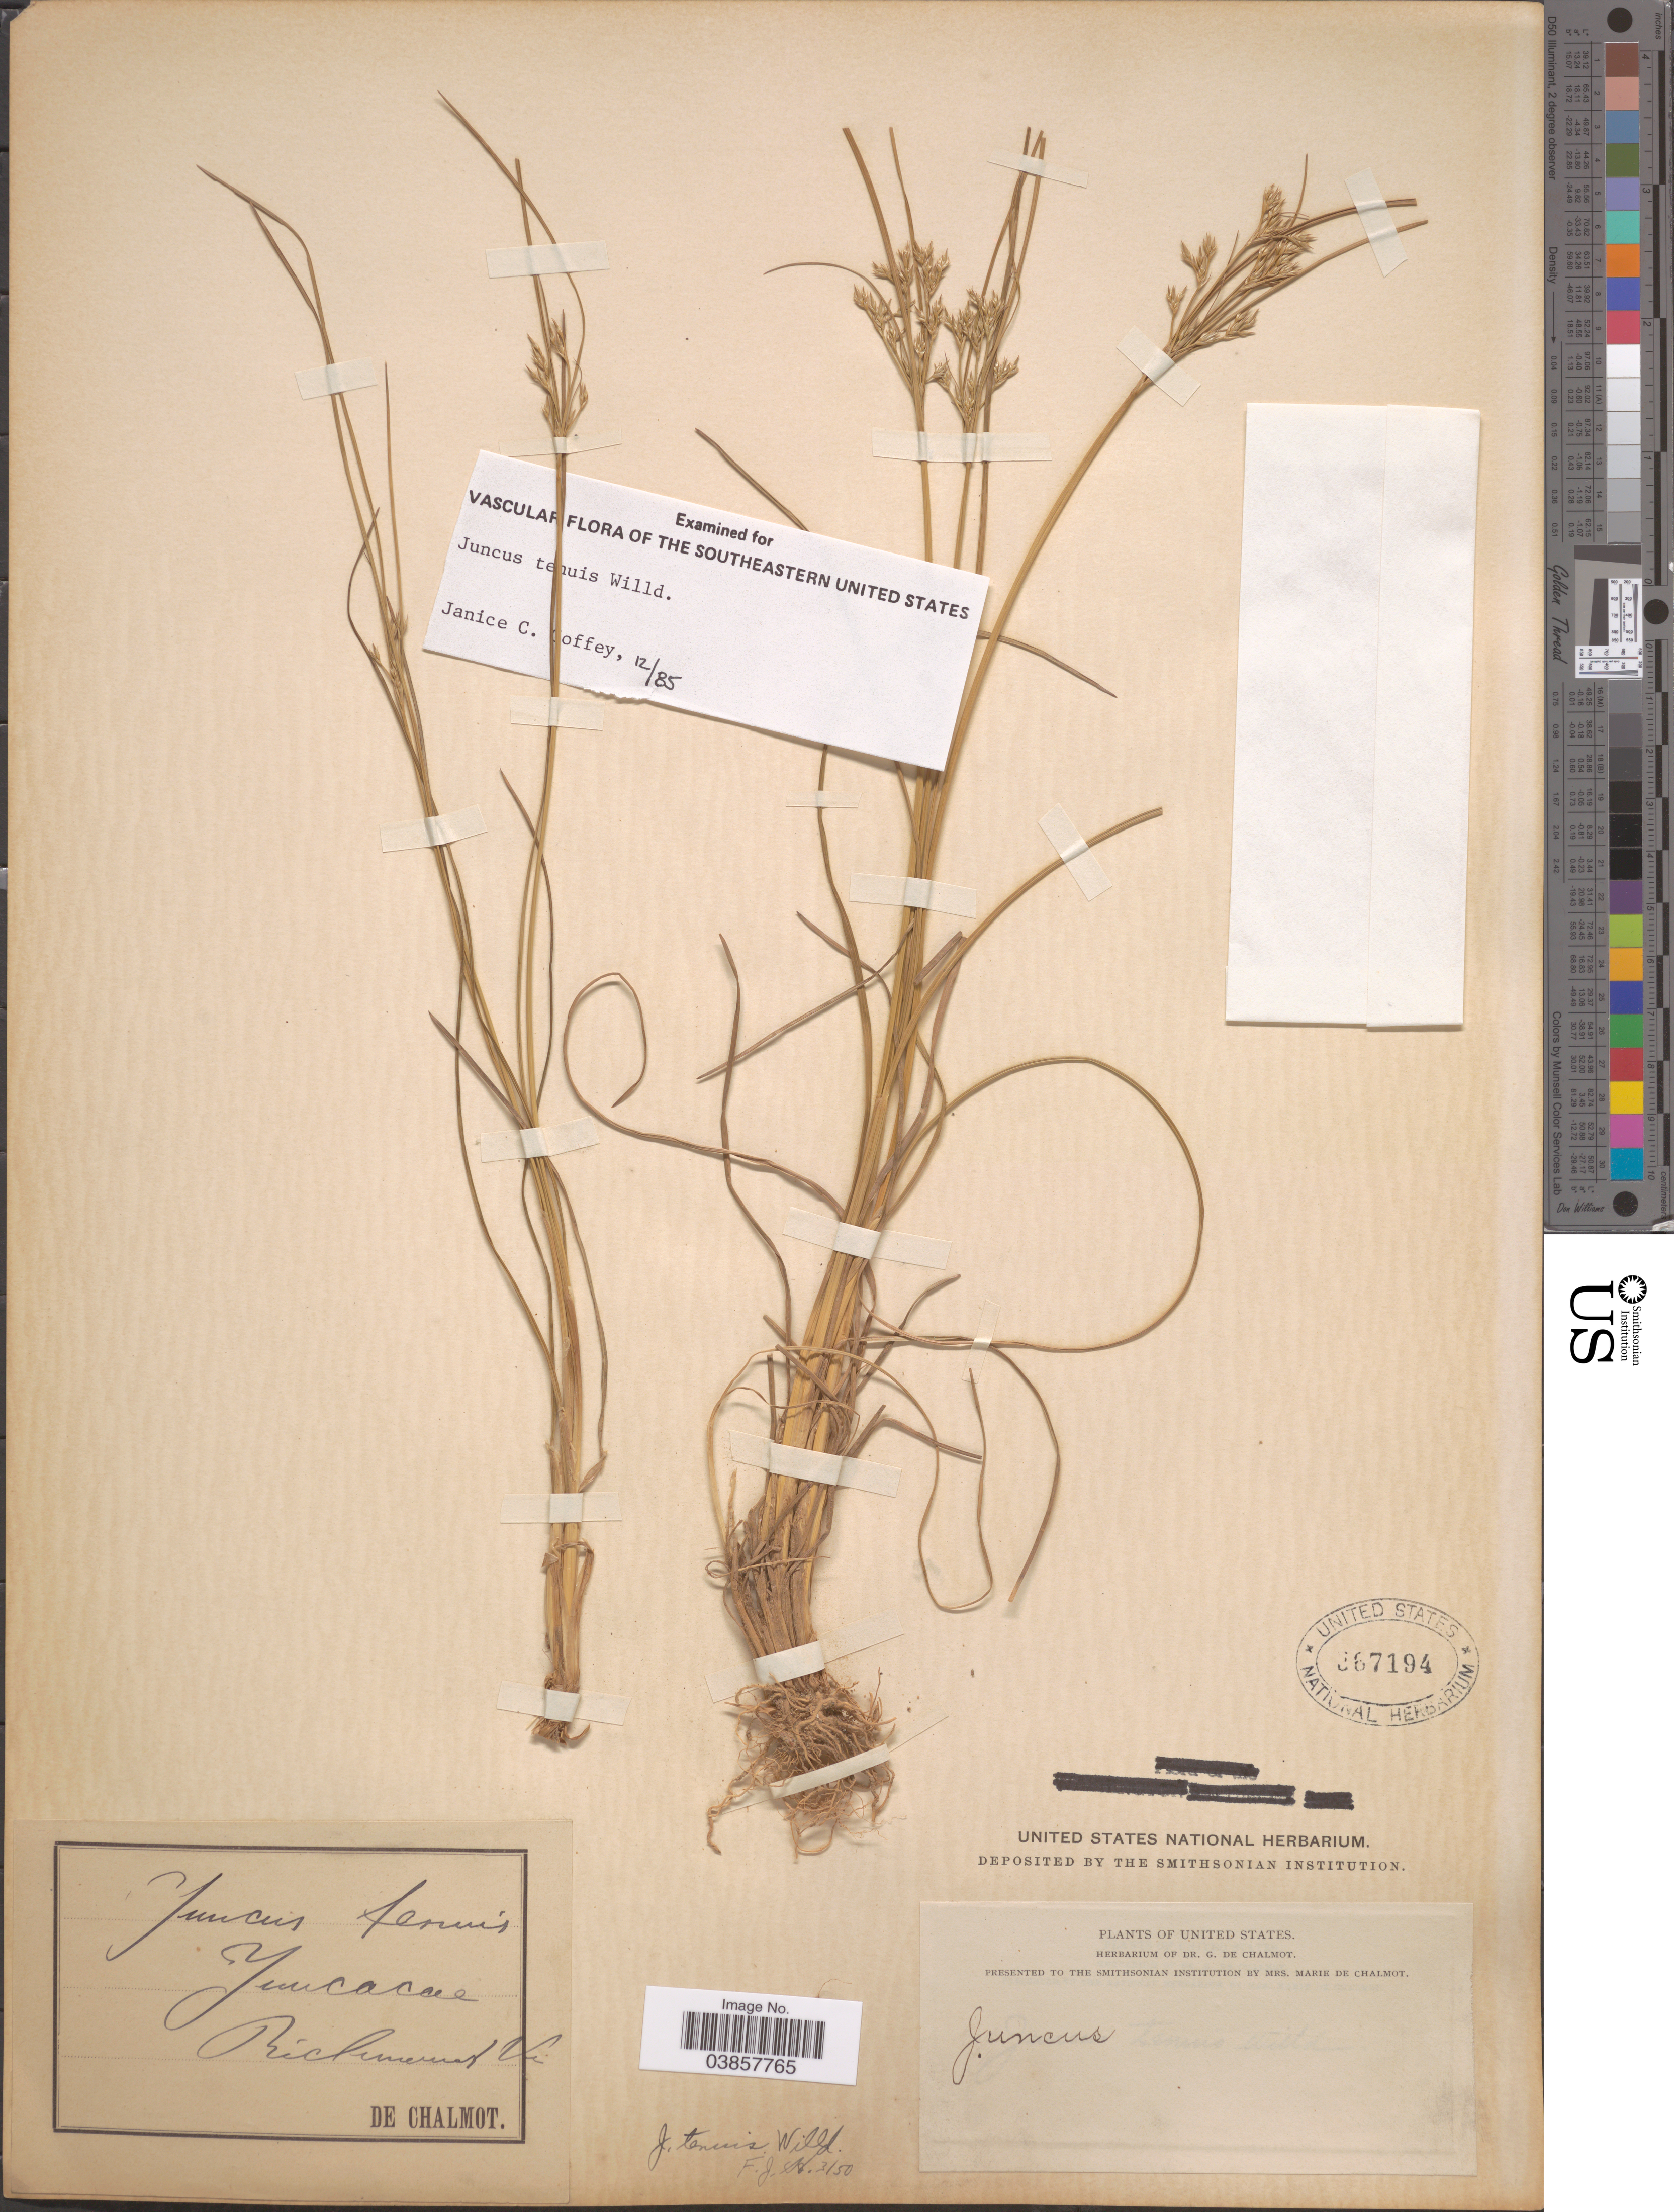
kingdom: Plantae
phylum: Tracheophyta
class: Liliopsida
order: Poales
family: Juncaceae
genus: Juncus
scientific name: Juncus tenuis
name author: Willd.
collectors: G. de Chalmot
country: United States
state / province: Vermont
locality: Richmond.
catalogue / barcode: US 367194